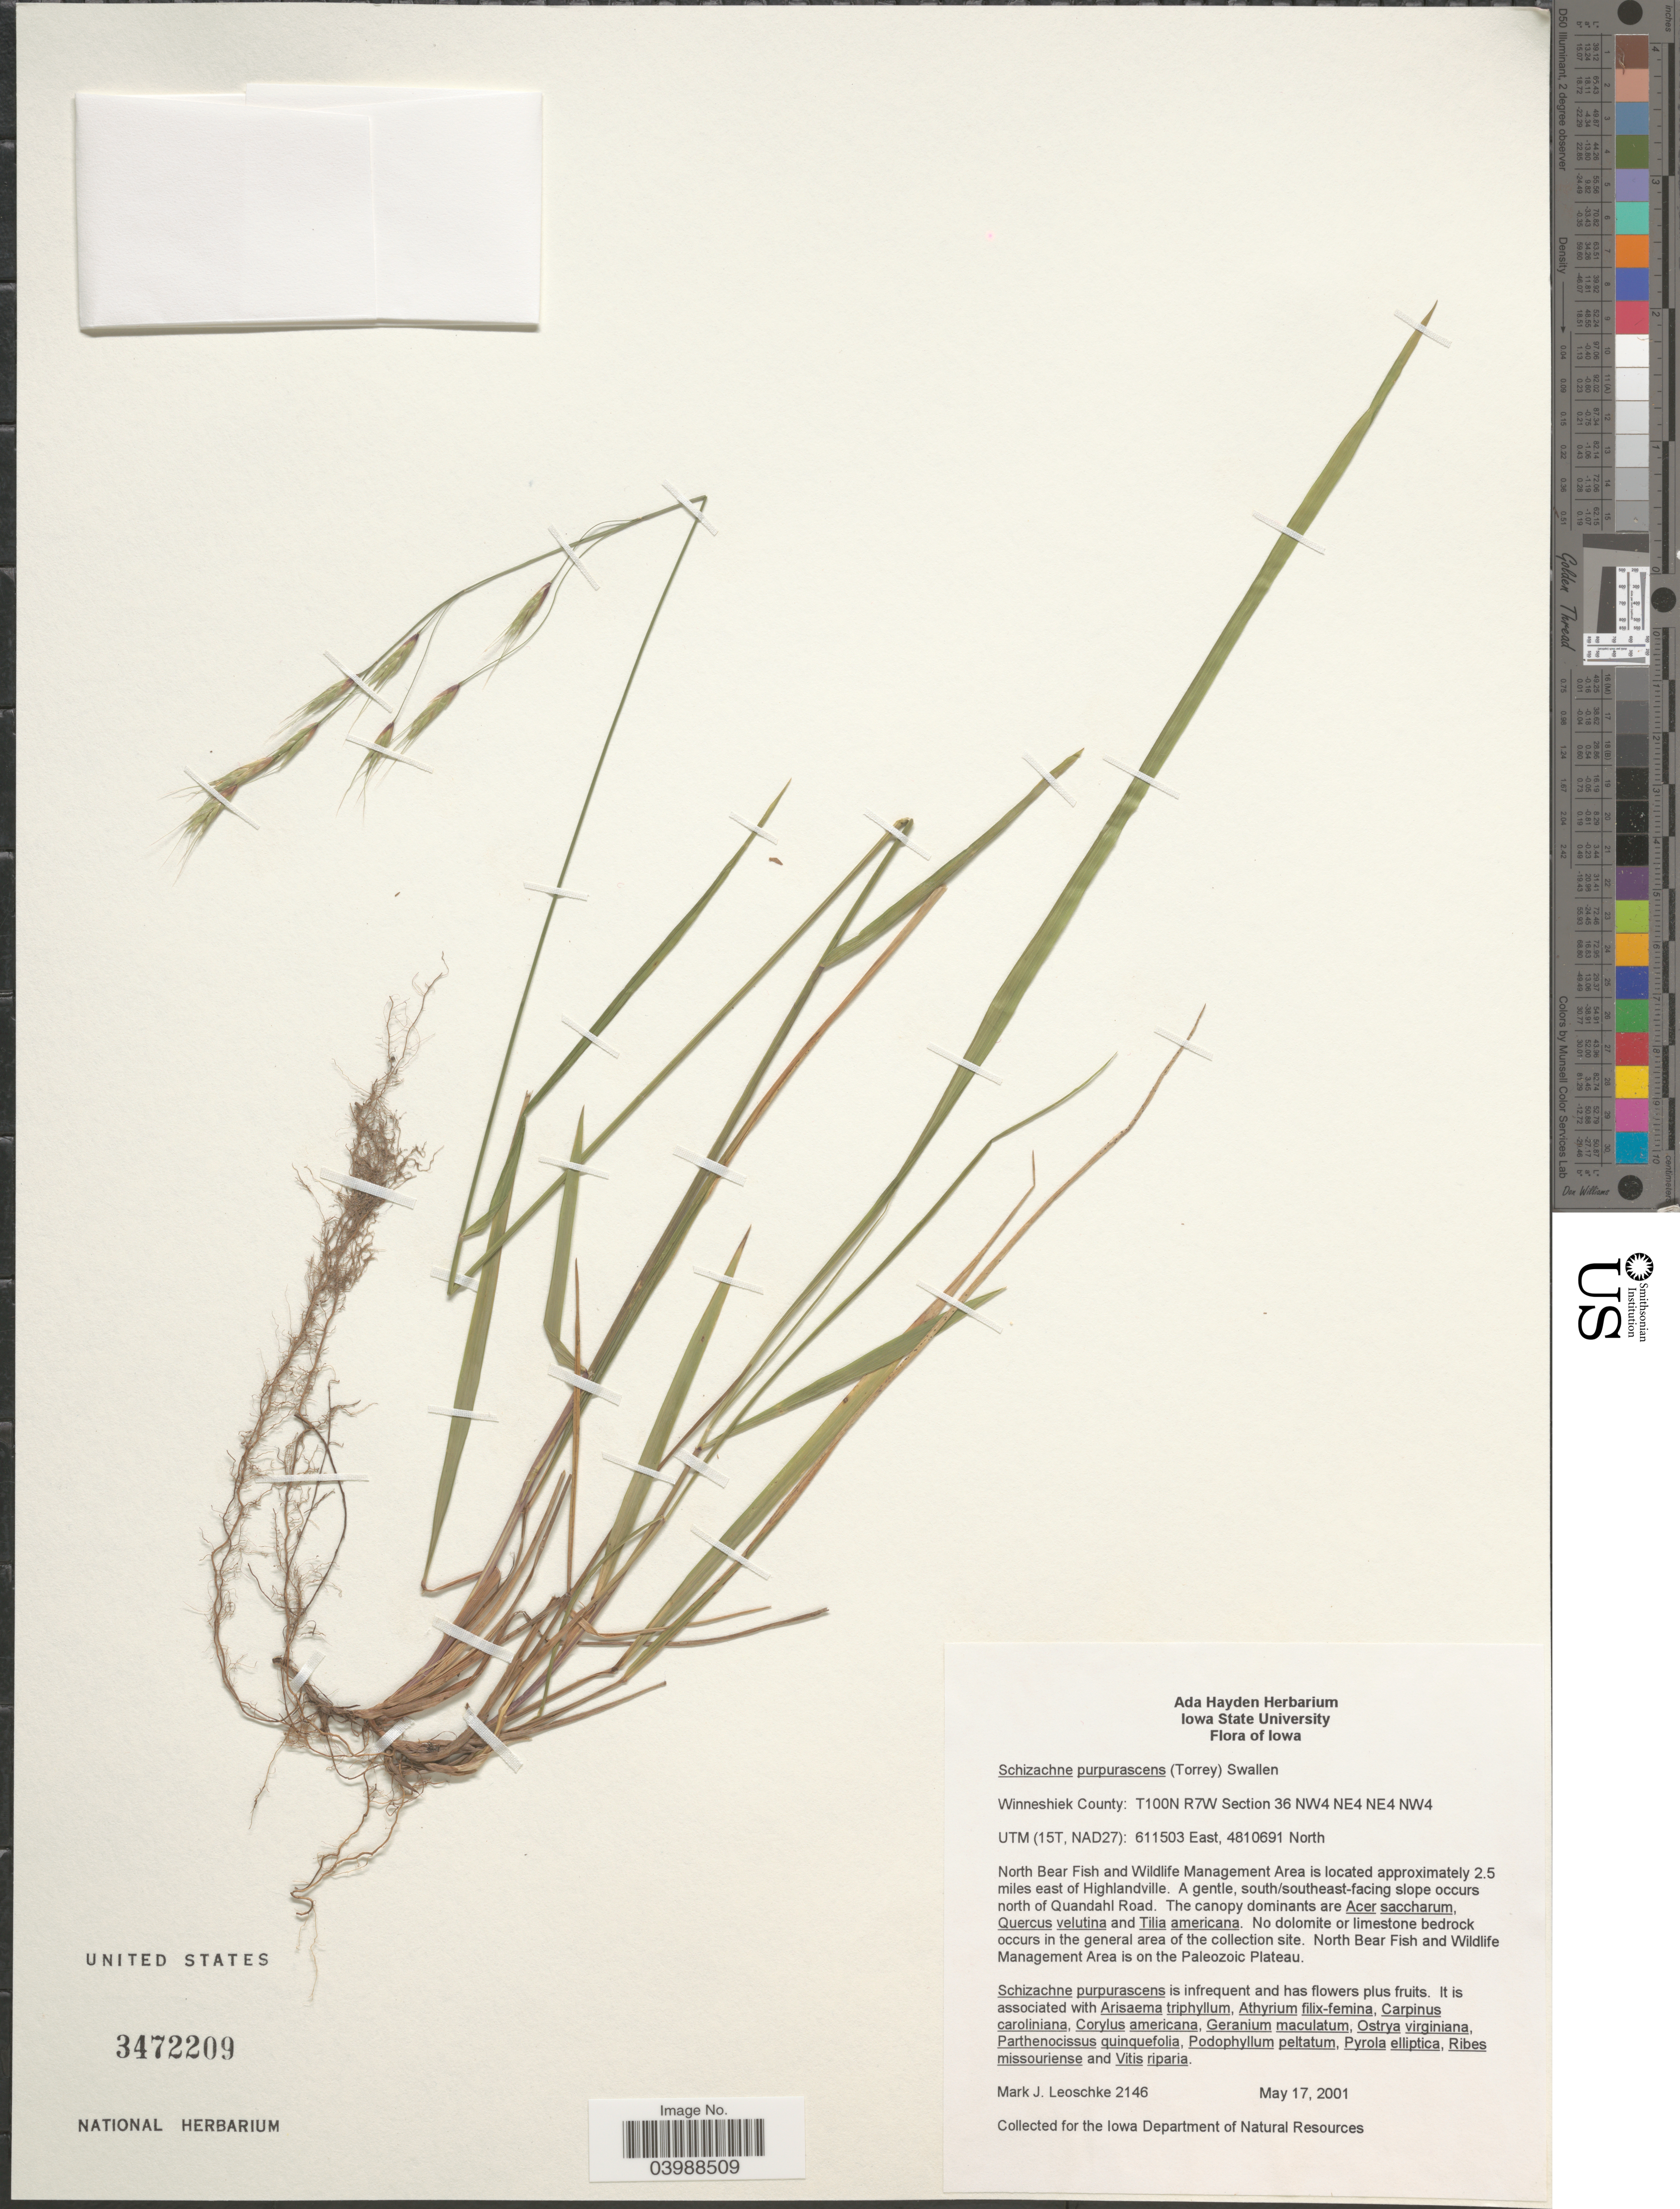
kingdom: Plantae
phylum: Tracheophyta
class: Liliopsida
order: Poales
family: Poaceae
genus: Schizachne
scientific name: Schizachne purpurascens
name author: (Torr.) Swallen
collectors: M. J. Leoschke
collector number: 2146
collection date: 2001-05-17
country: United States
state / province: Iowa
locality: Winneshiek County: T100N R7W Section 36 NW4 NE4 NE4 NW4. UTM (15T, NAD27). North Bear Fish and Wildlife Management Area is located approximately 2.5 miles east of Highlandville. South/southeast-facing slope occurs north of Quandahl Road. North Bear Fish and Wildlife Management Area is on the Paleozoic Plateau.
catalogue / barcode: US 3472209